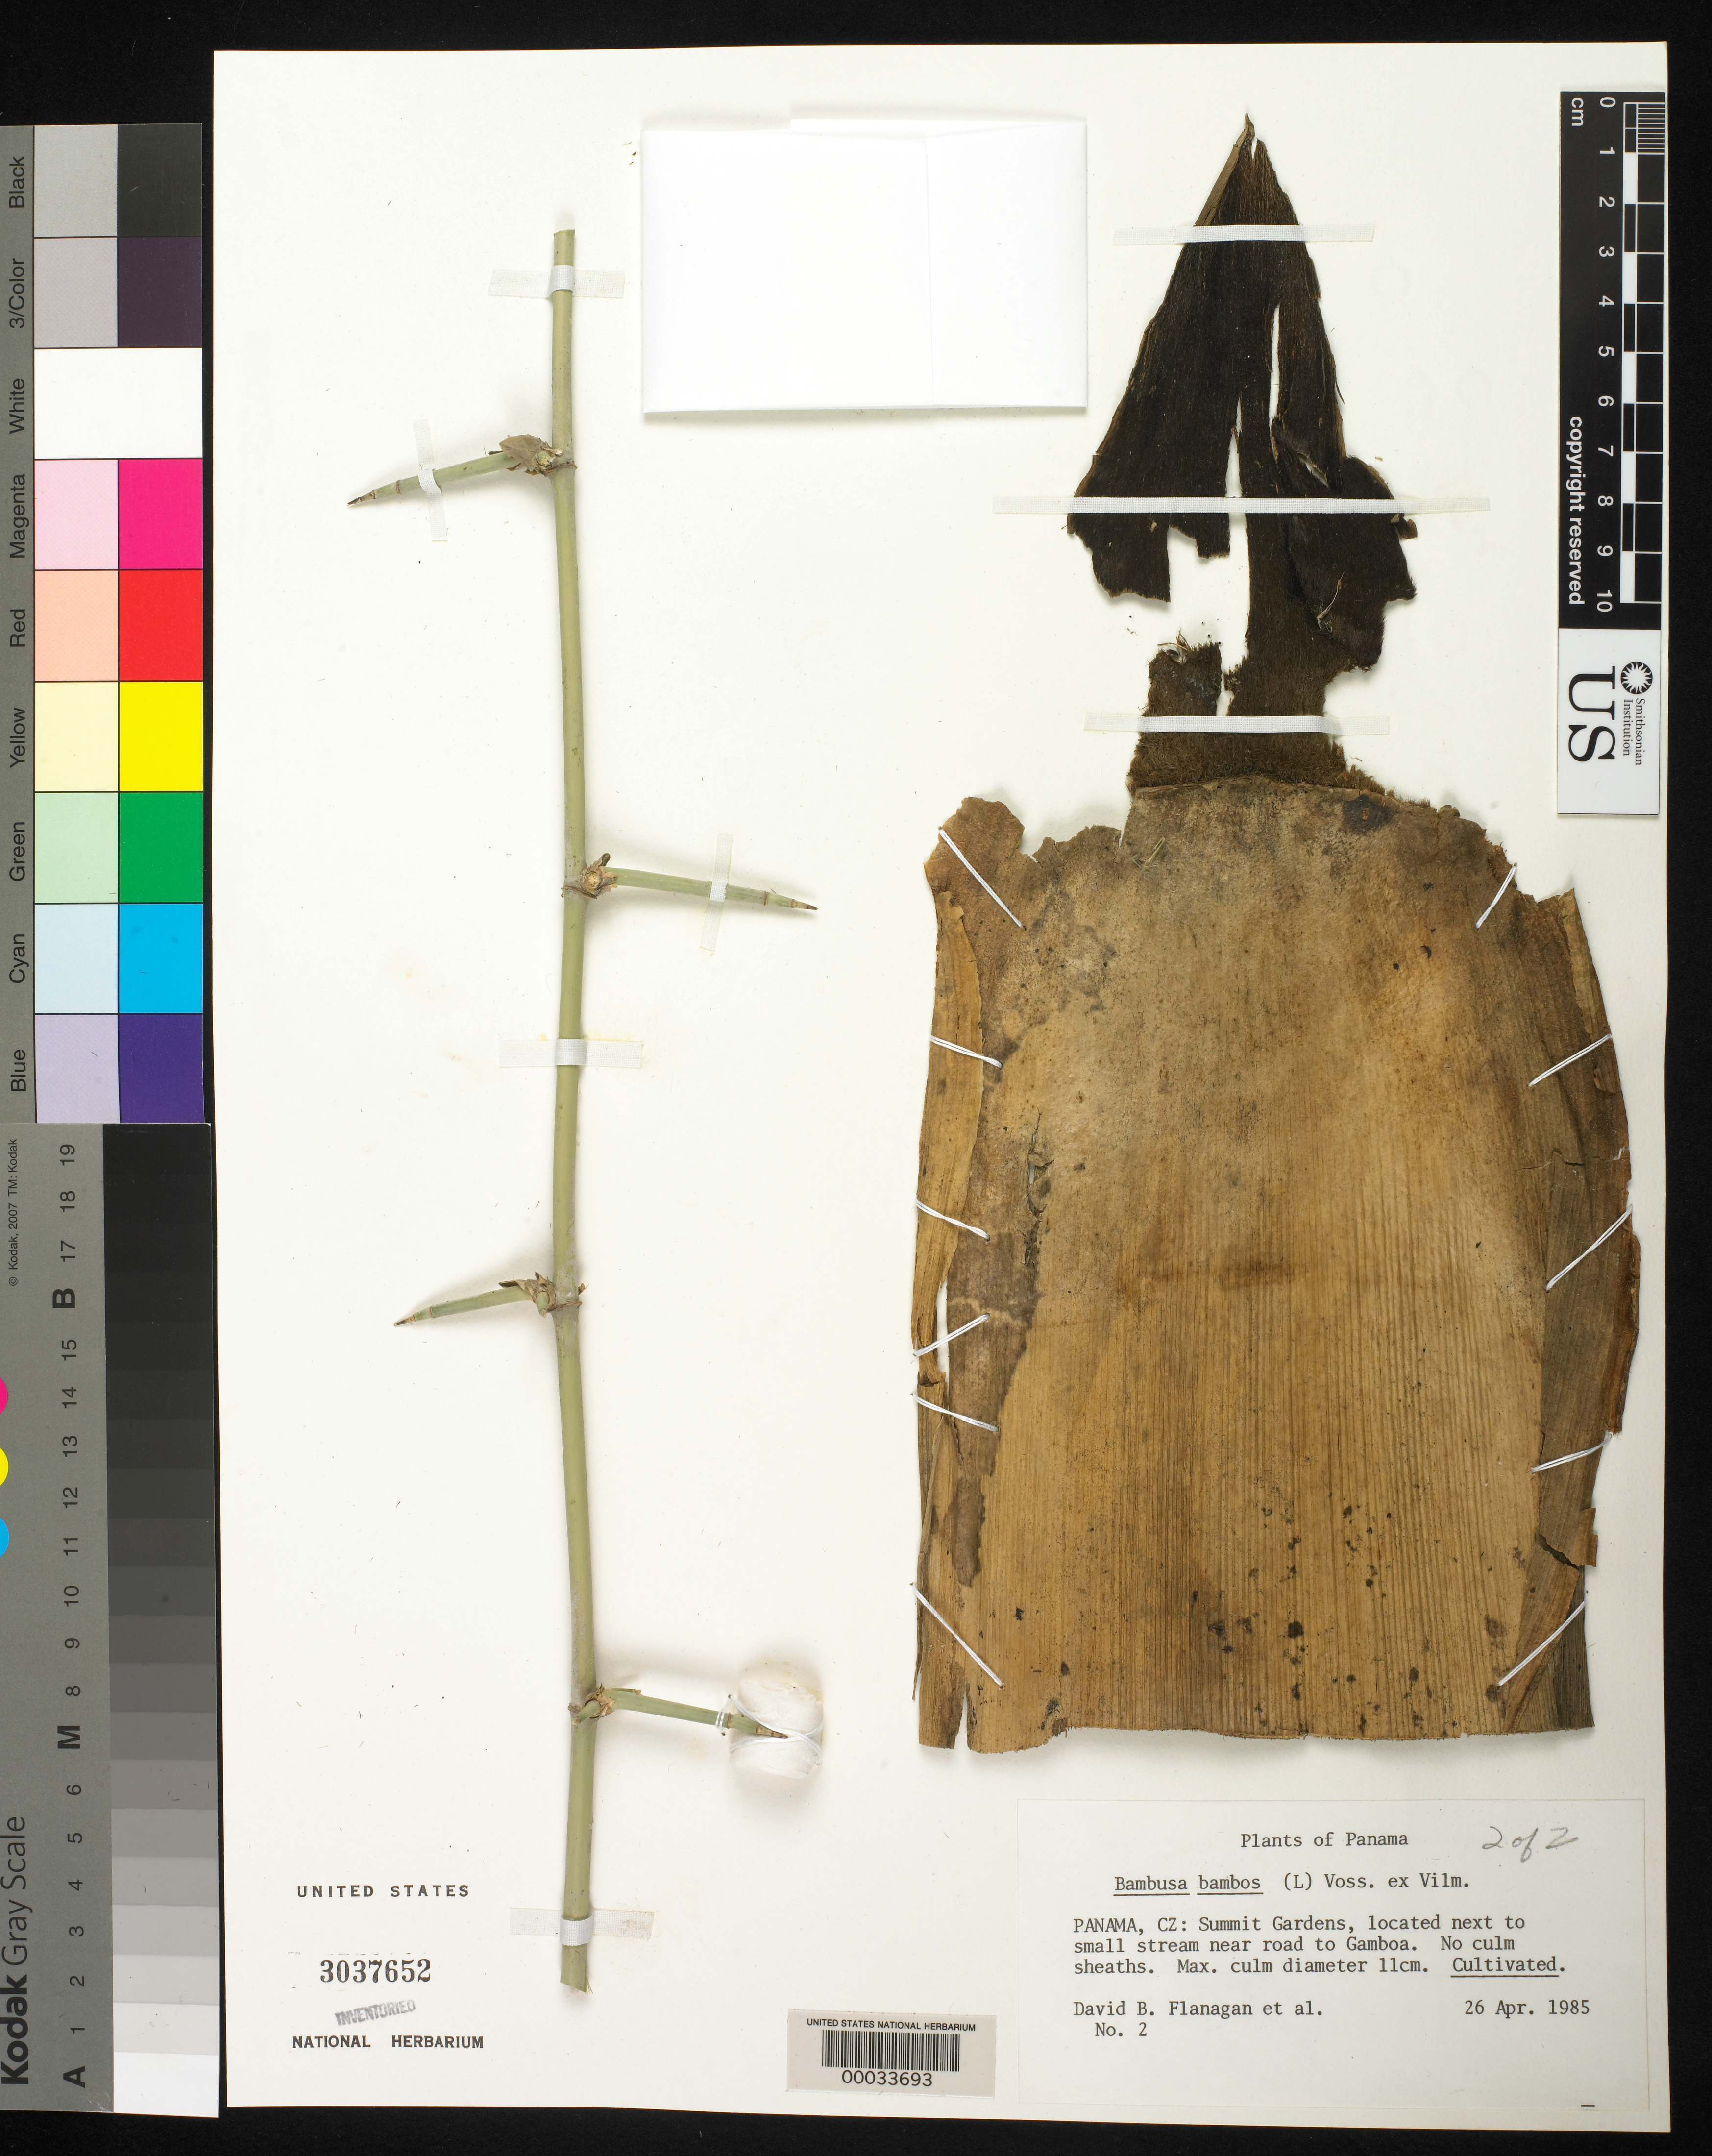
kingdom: Plantae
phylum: Tracheophyta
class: Liliopsida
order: Poales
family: Poaceae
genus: Bambusa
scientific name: Bambusa bambos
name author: (L.) Voss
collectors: D. Flanagan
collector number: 2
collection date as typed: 26 Apr 1985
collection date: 1985-04-26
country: Panama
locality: Summit Gardens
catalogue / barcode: US 3037652